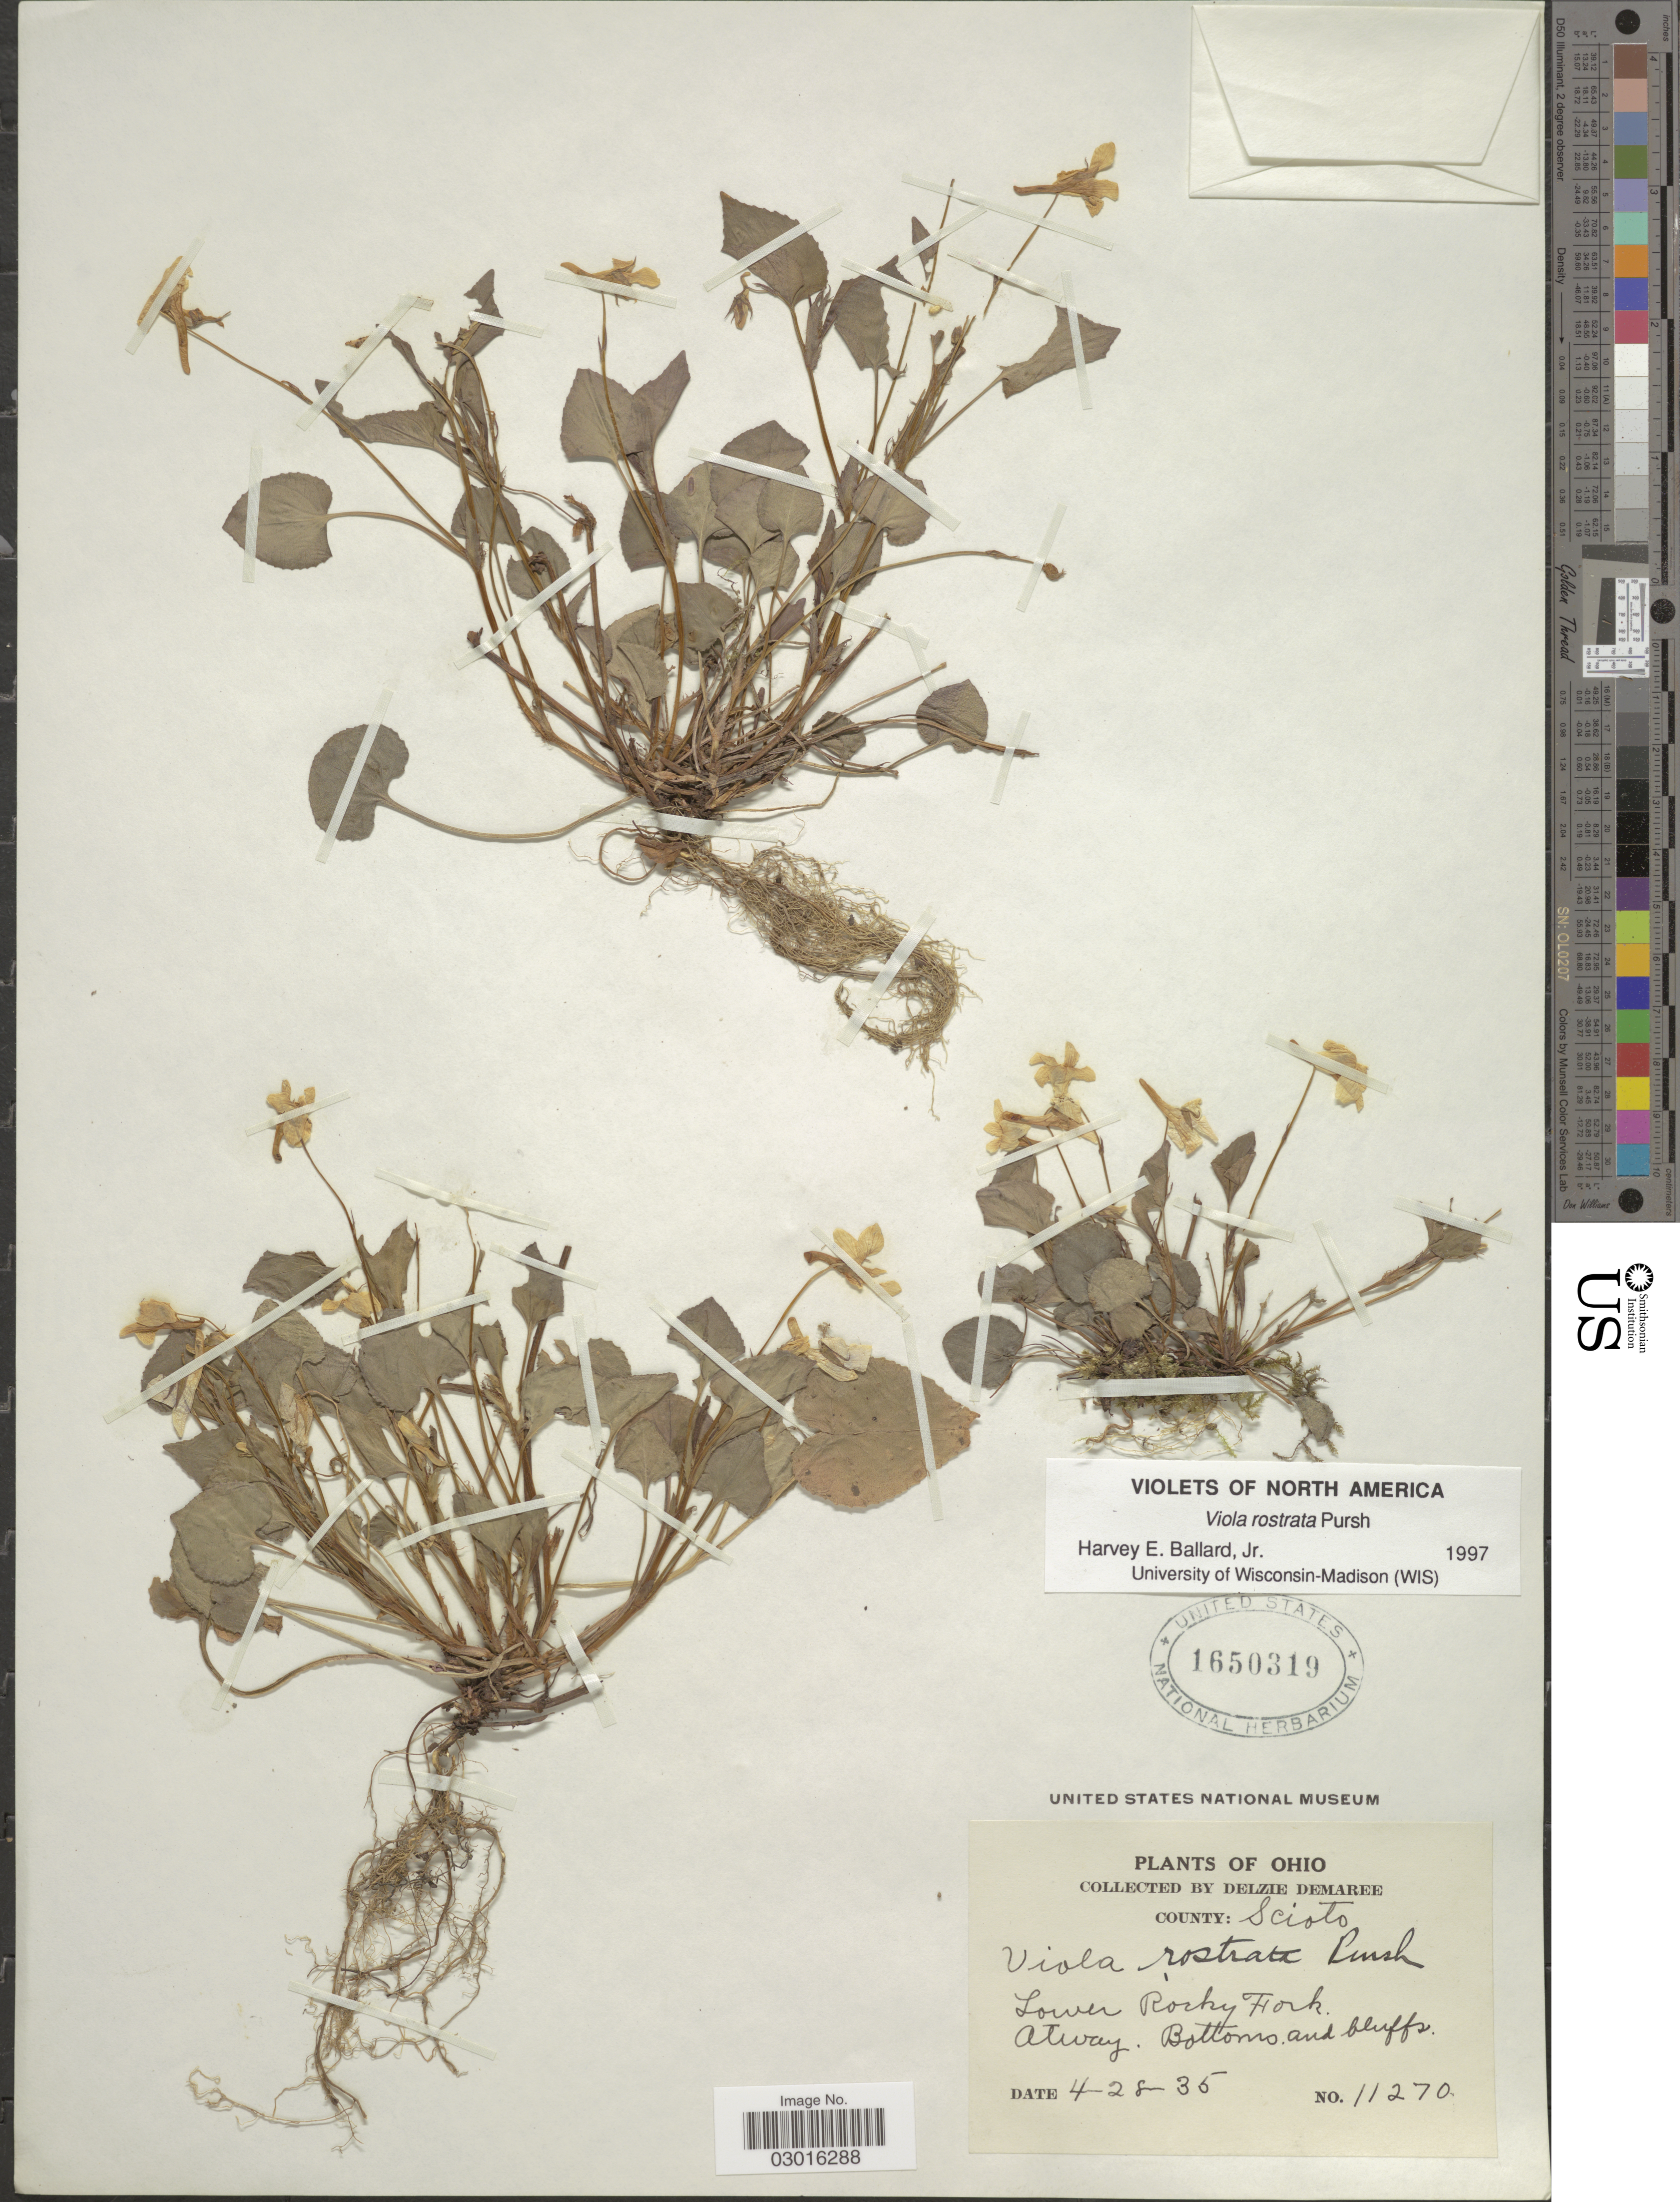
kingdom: Plantae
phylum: Tracheophyta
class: Magnoliopsida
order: Malpighiales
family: Violaceae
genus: Viola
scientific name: Viola rostrata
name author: Pursh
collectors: D. Demaree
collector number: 11270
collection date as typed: Transcribed d/m/y: 28/4/35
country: United States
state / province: Ohio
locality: County: Scioto, Lower Rocky Fork. Atway.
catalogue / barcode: US 1650319